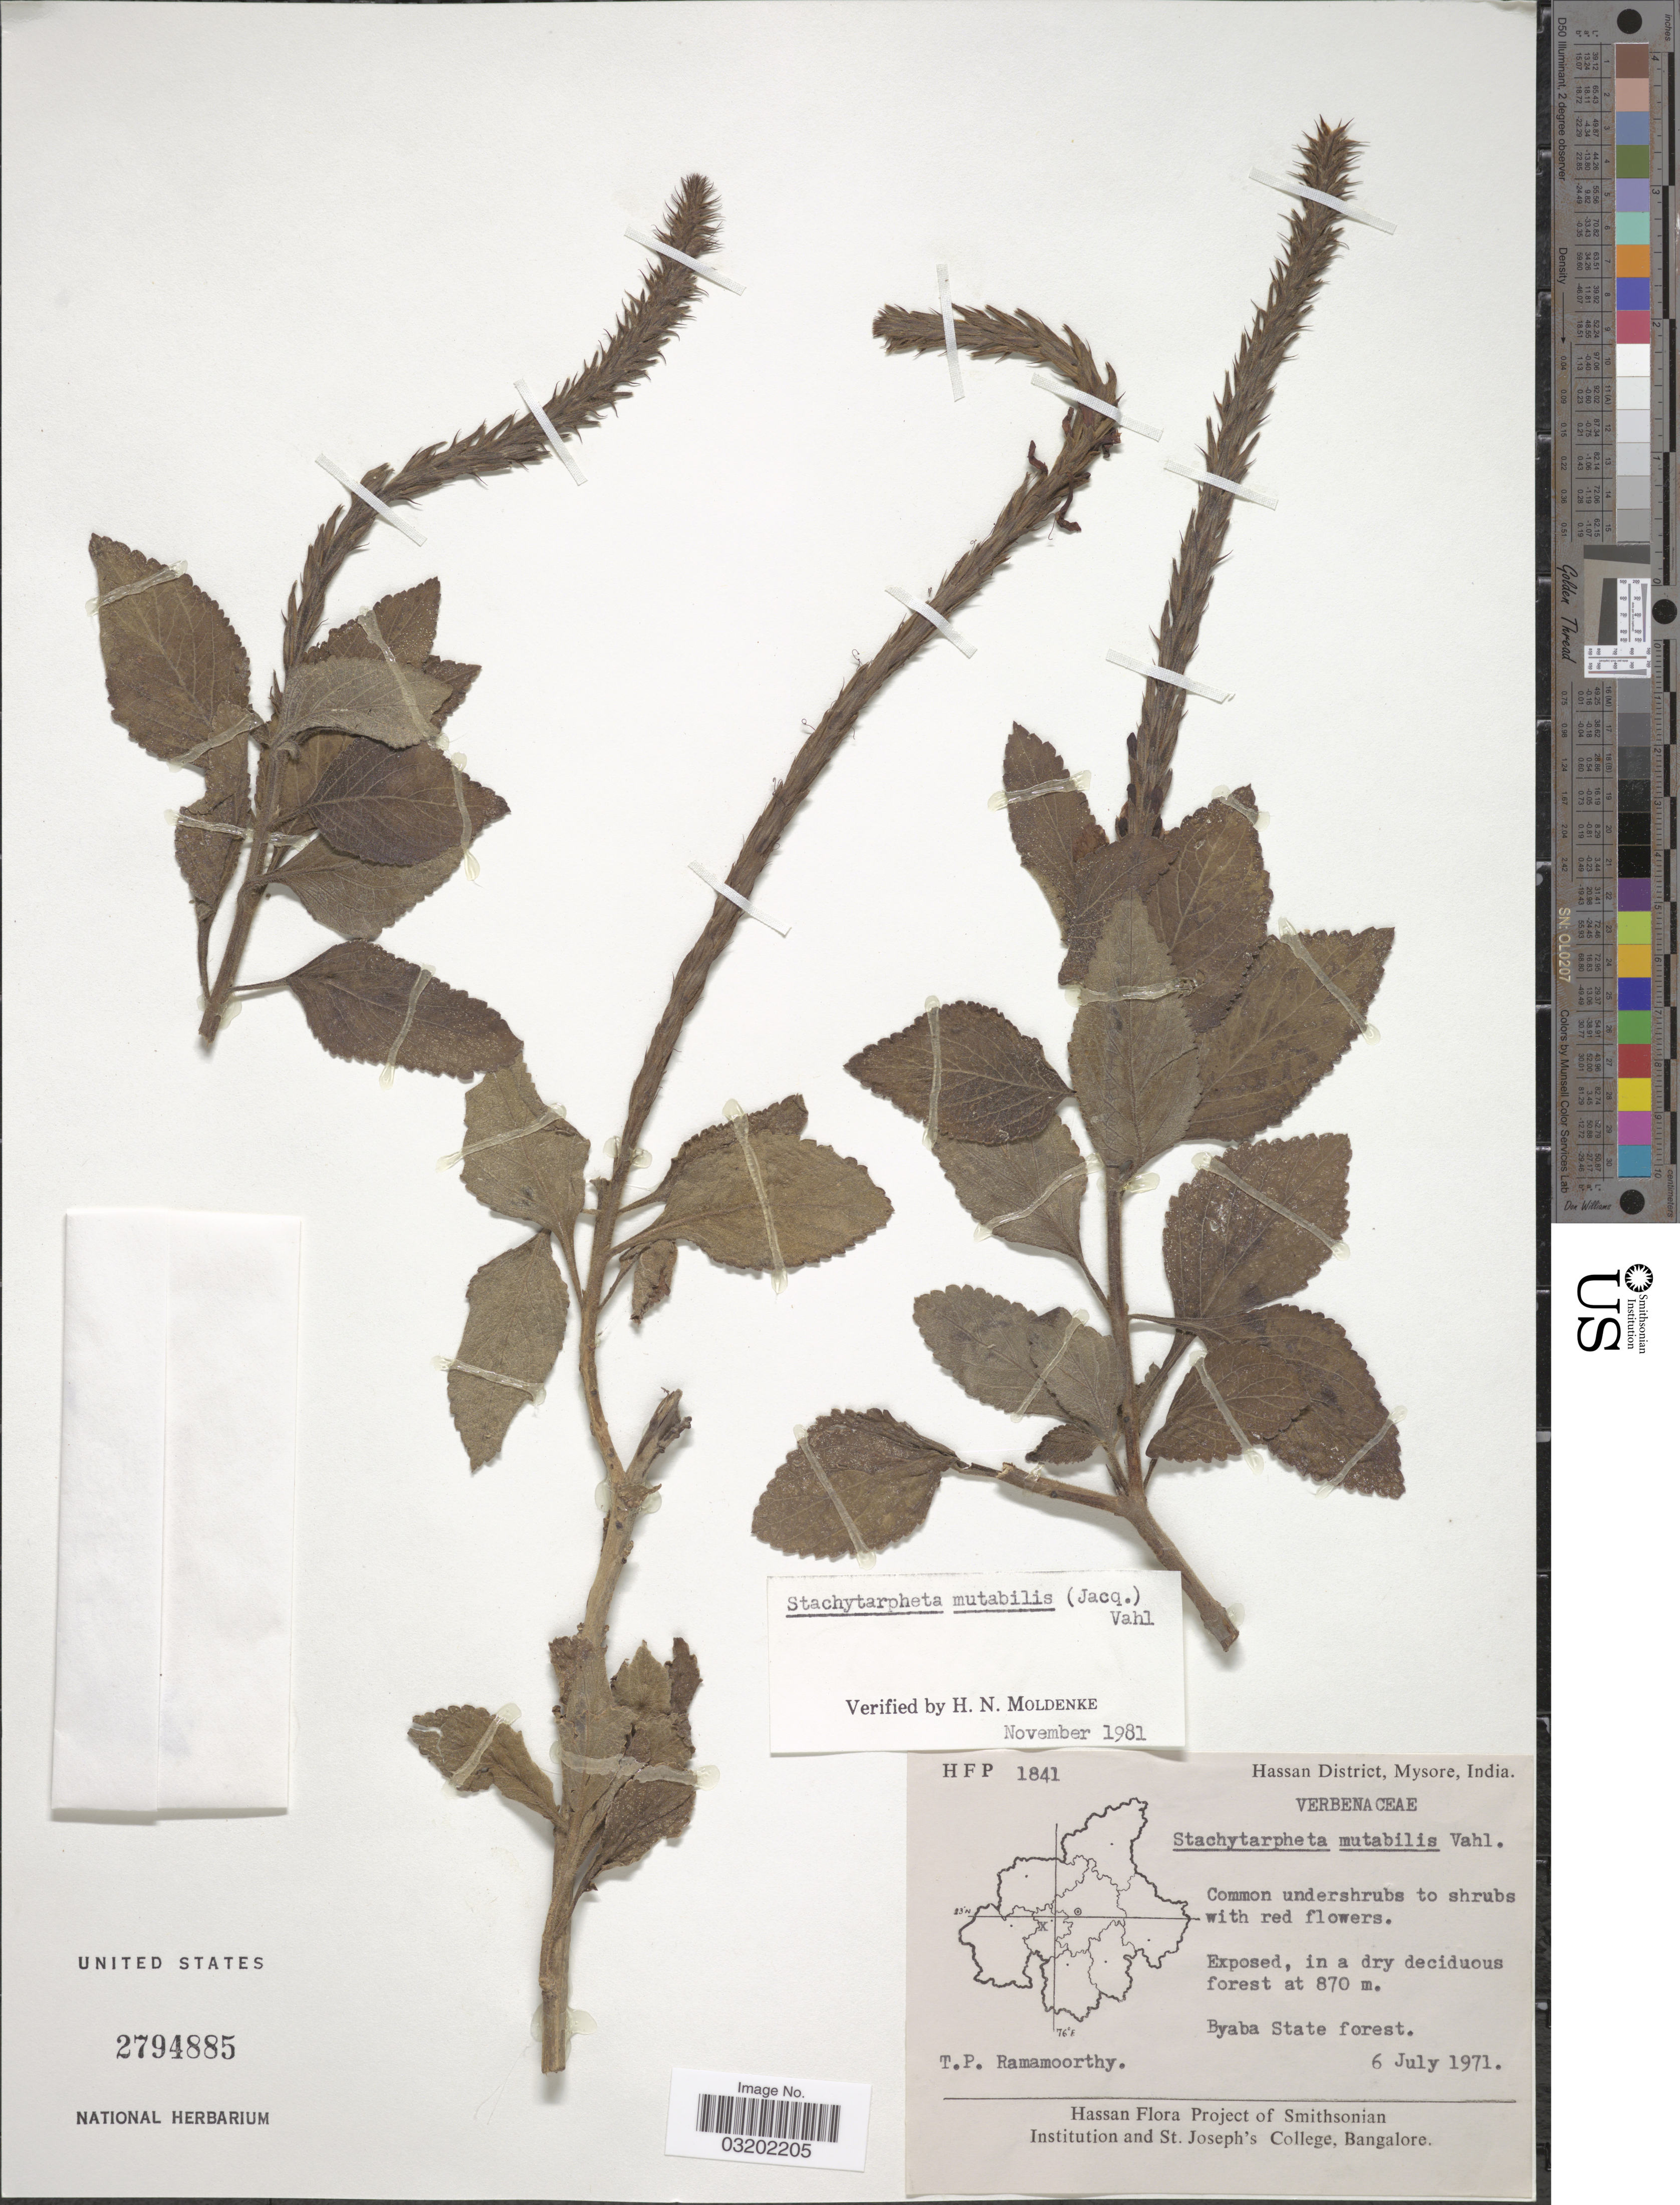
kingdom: Plantae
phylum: Tracheophyta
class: Magnoliopsida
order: Lamiales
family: Verbenaceae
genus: Stachytarpheta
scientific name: Stachytarpheta mutabilis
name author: (Jacq.) Vahl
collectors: T. P. Ramamoorthy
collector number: HFP1841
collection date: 1971-07-06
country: India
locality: Hassan District, Mysore. Byaba State forest.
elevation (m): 870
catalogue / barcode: US 2794885